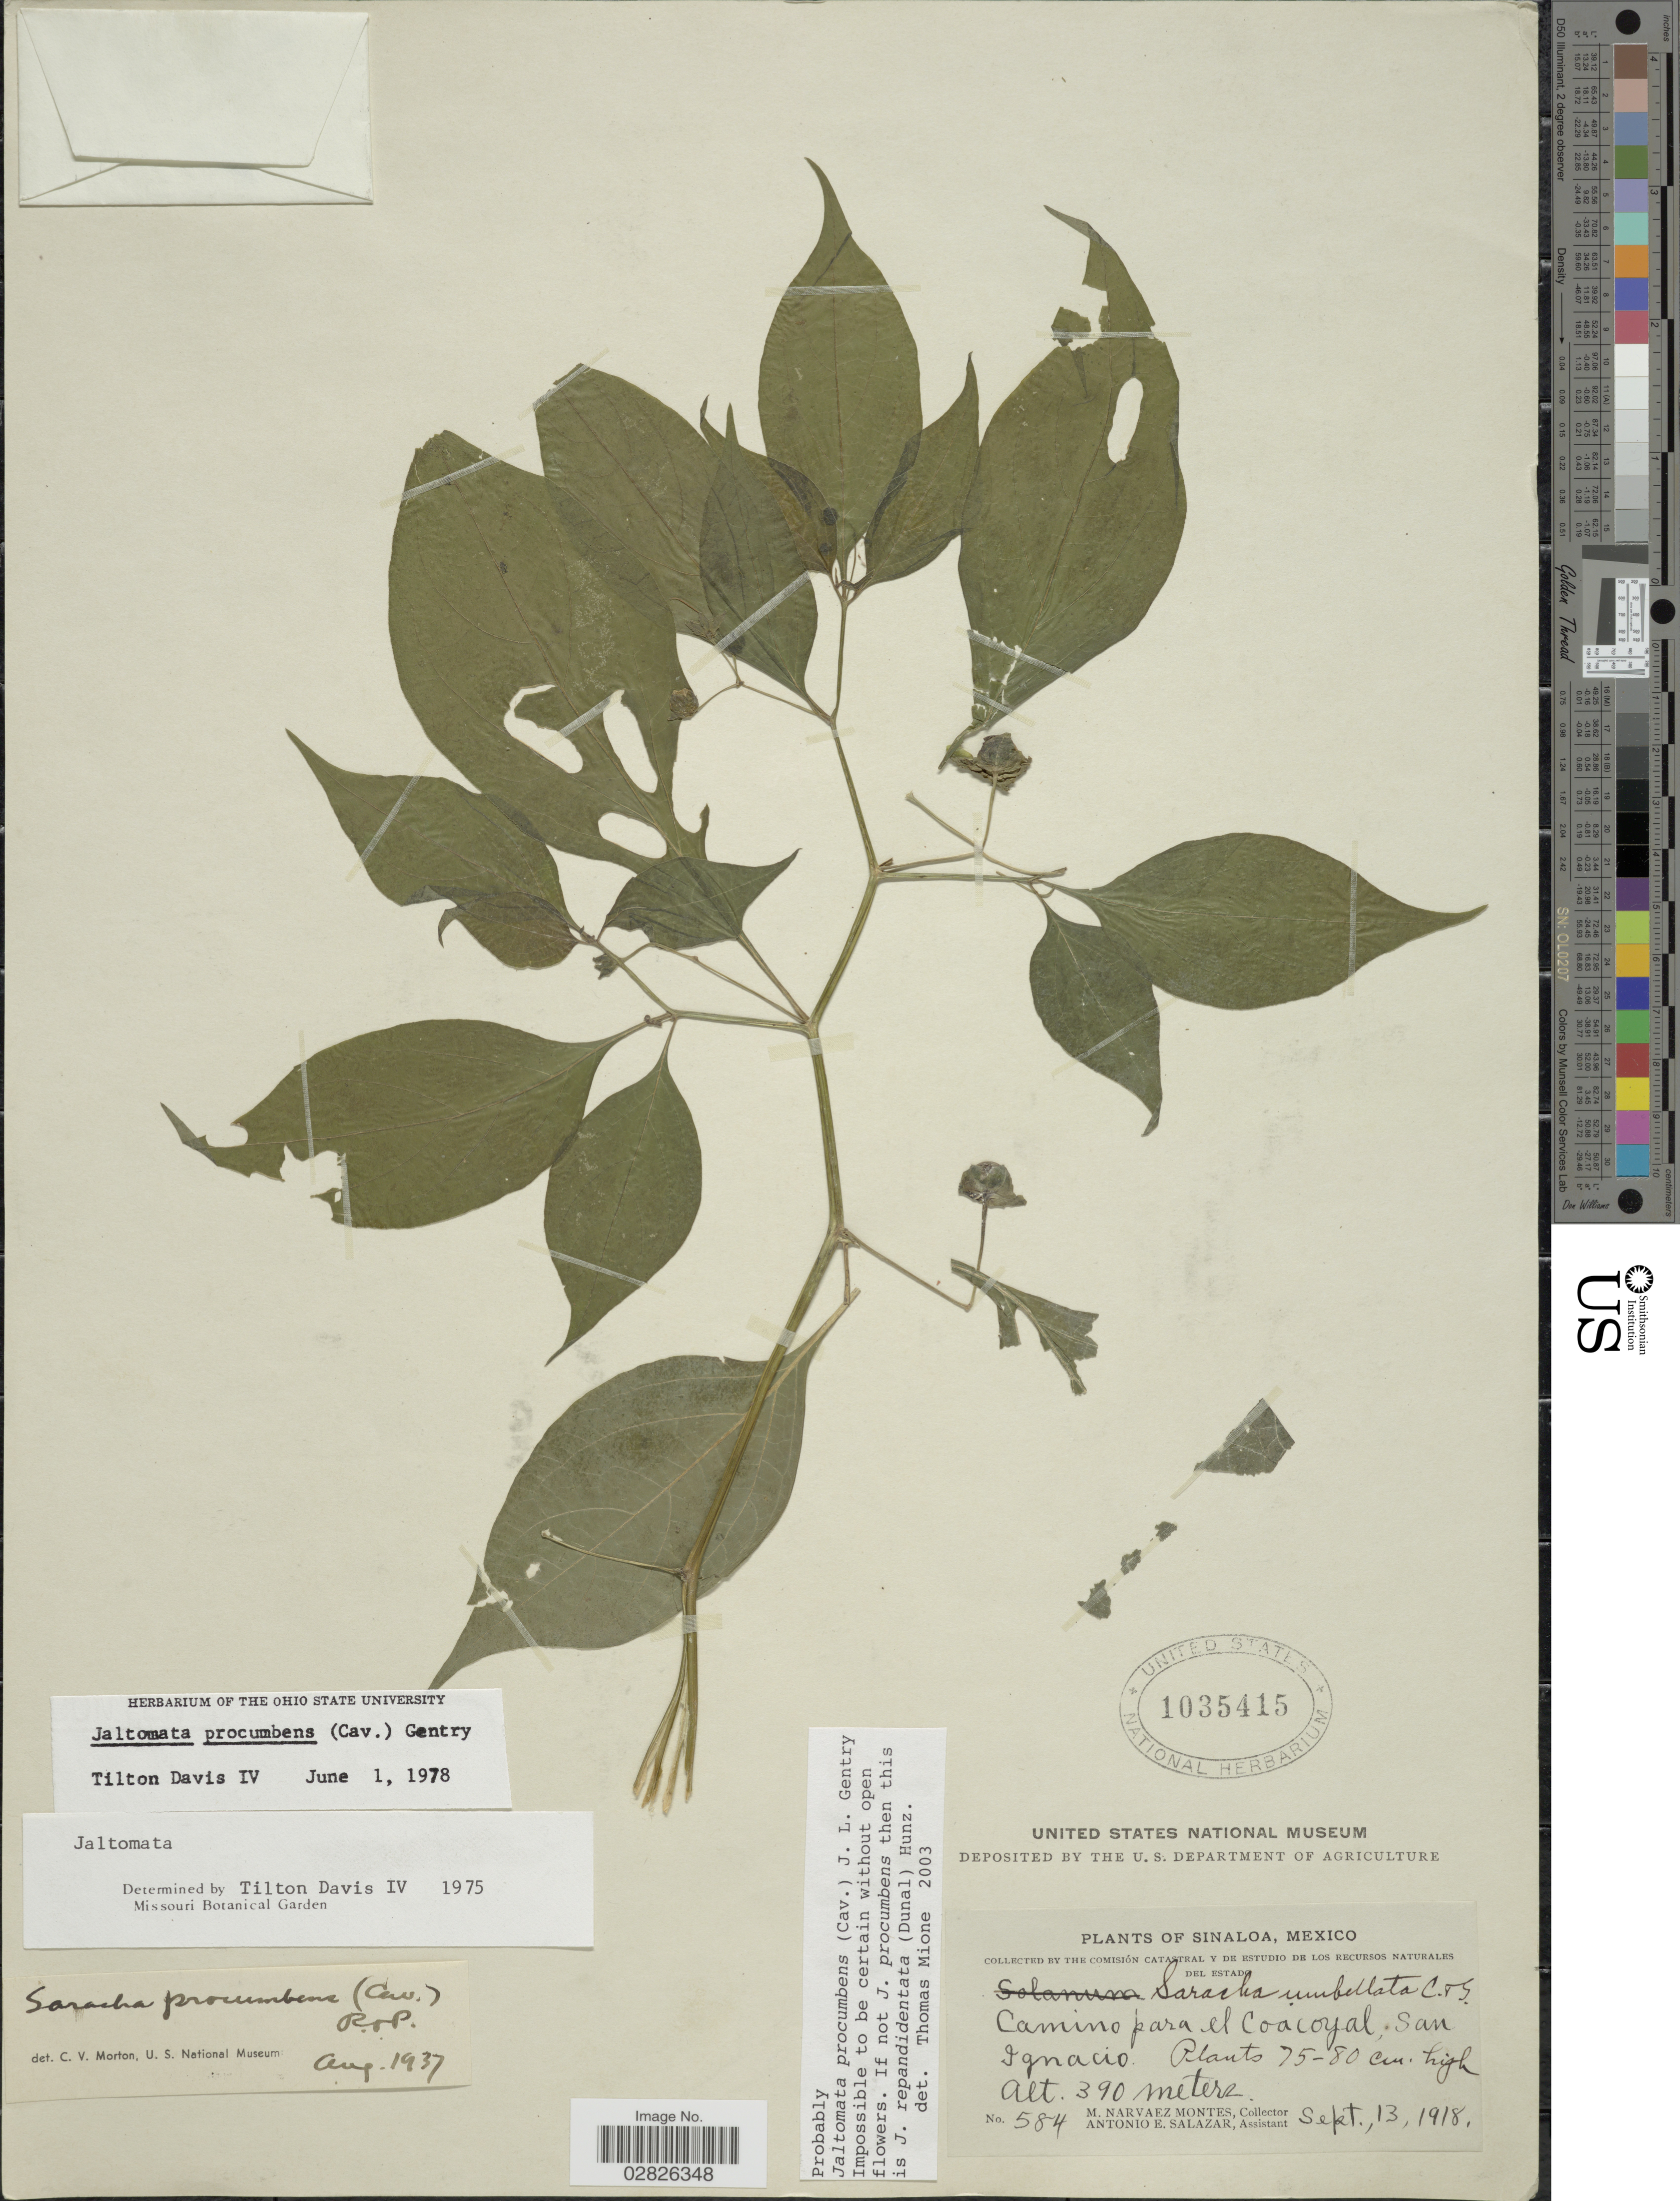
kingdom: Plantae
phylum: Tracheophyta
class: Magnoliopsida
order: Solanales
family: Solanaceae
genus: Jaltomata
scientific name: Jaltomata procumbens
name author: (Cav.) J.L. Gentry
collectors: M. Narvaez-Montes & A. E. Salazar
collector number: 584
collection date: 1918-09-13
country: Mexico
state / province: Sinaloa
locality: Camino para el Coacoyal, San Ignacio.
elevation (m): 390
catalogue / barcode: US 1035415